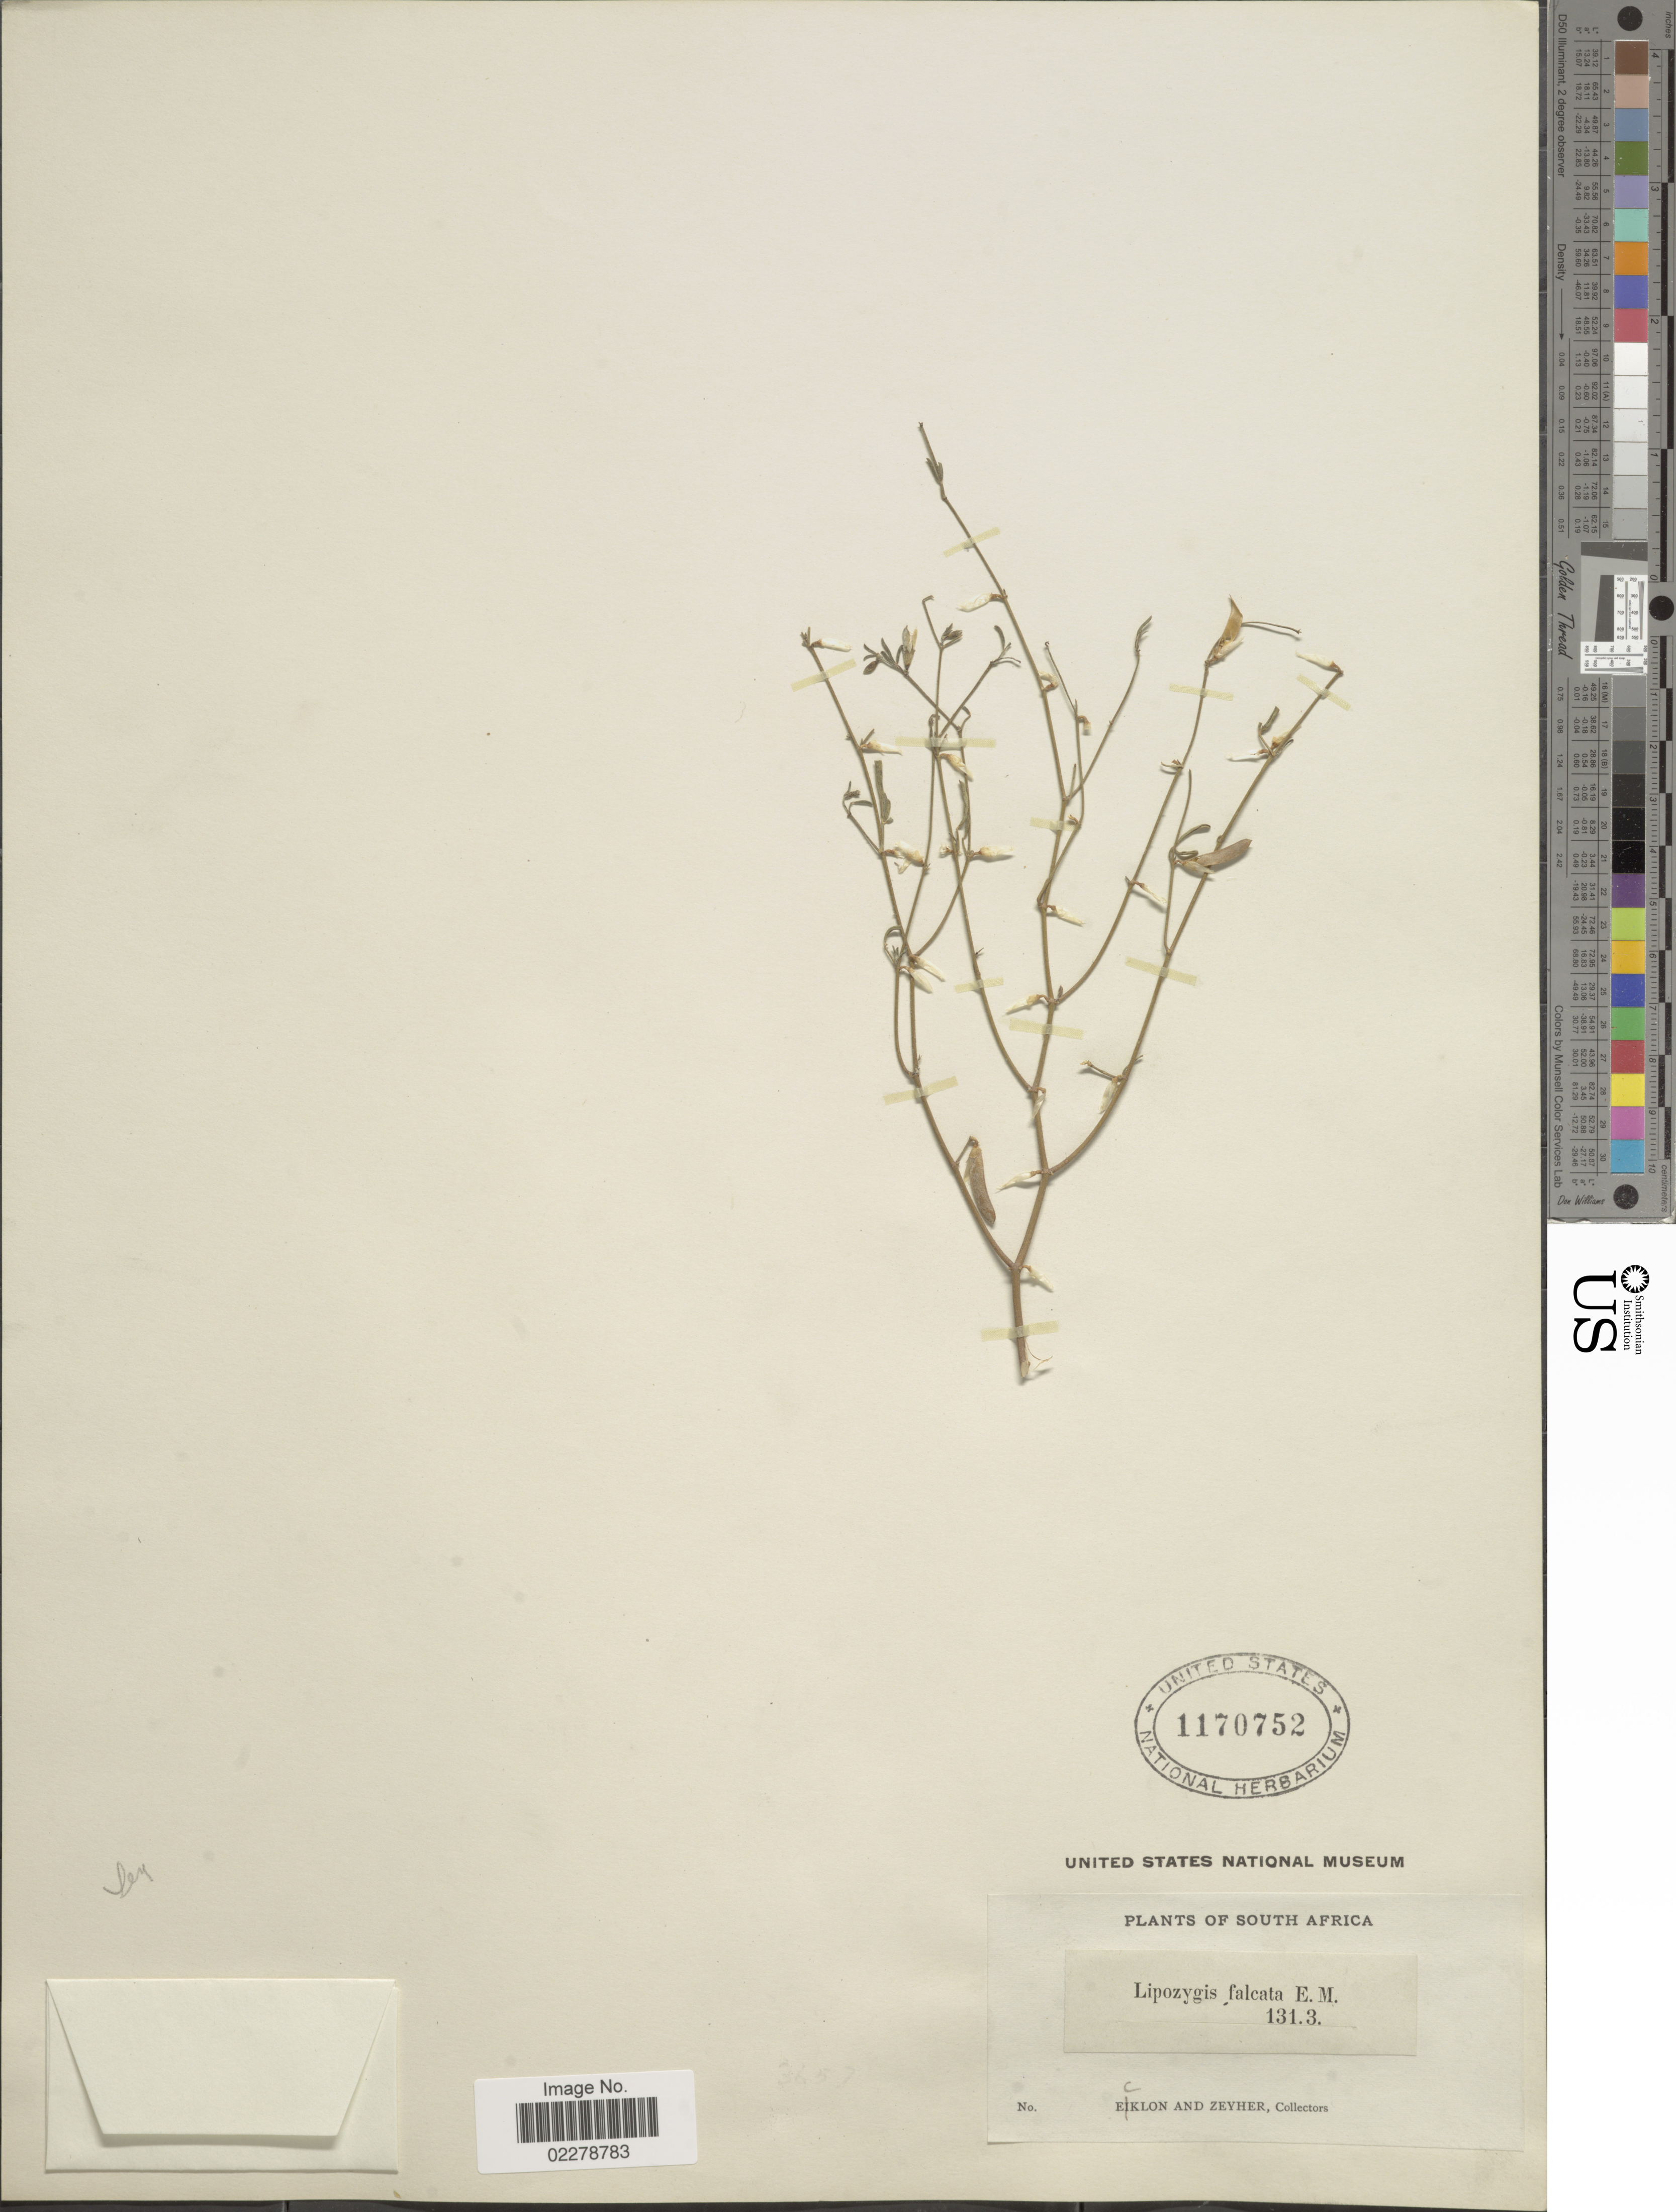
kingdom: Plantae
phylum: Tracheophyta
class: Magnoliopsida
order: Fabales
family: Fabaceae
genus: Lotononis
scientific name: Lotononis falcata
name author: (E. Mey.) Benth.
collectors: -. Ecklon & -. Zeyher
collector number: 1313?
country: South Africa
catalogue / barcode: US 1170752